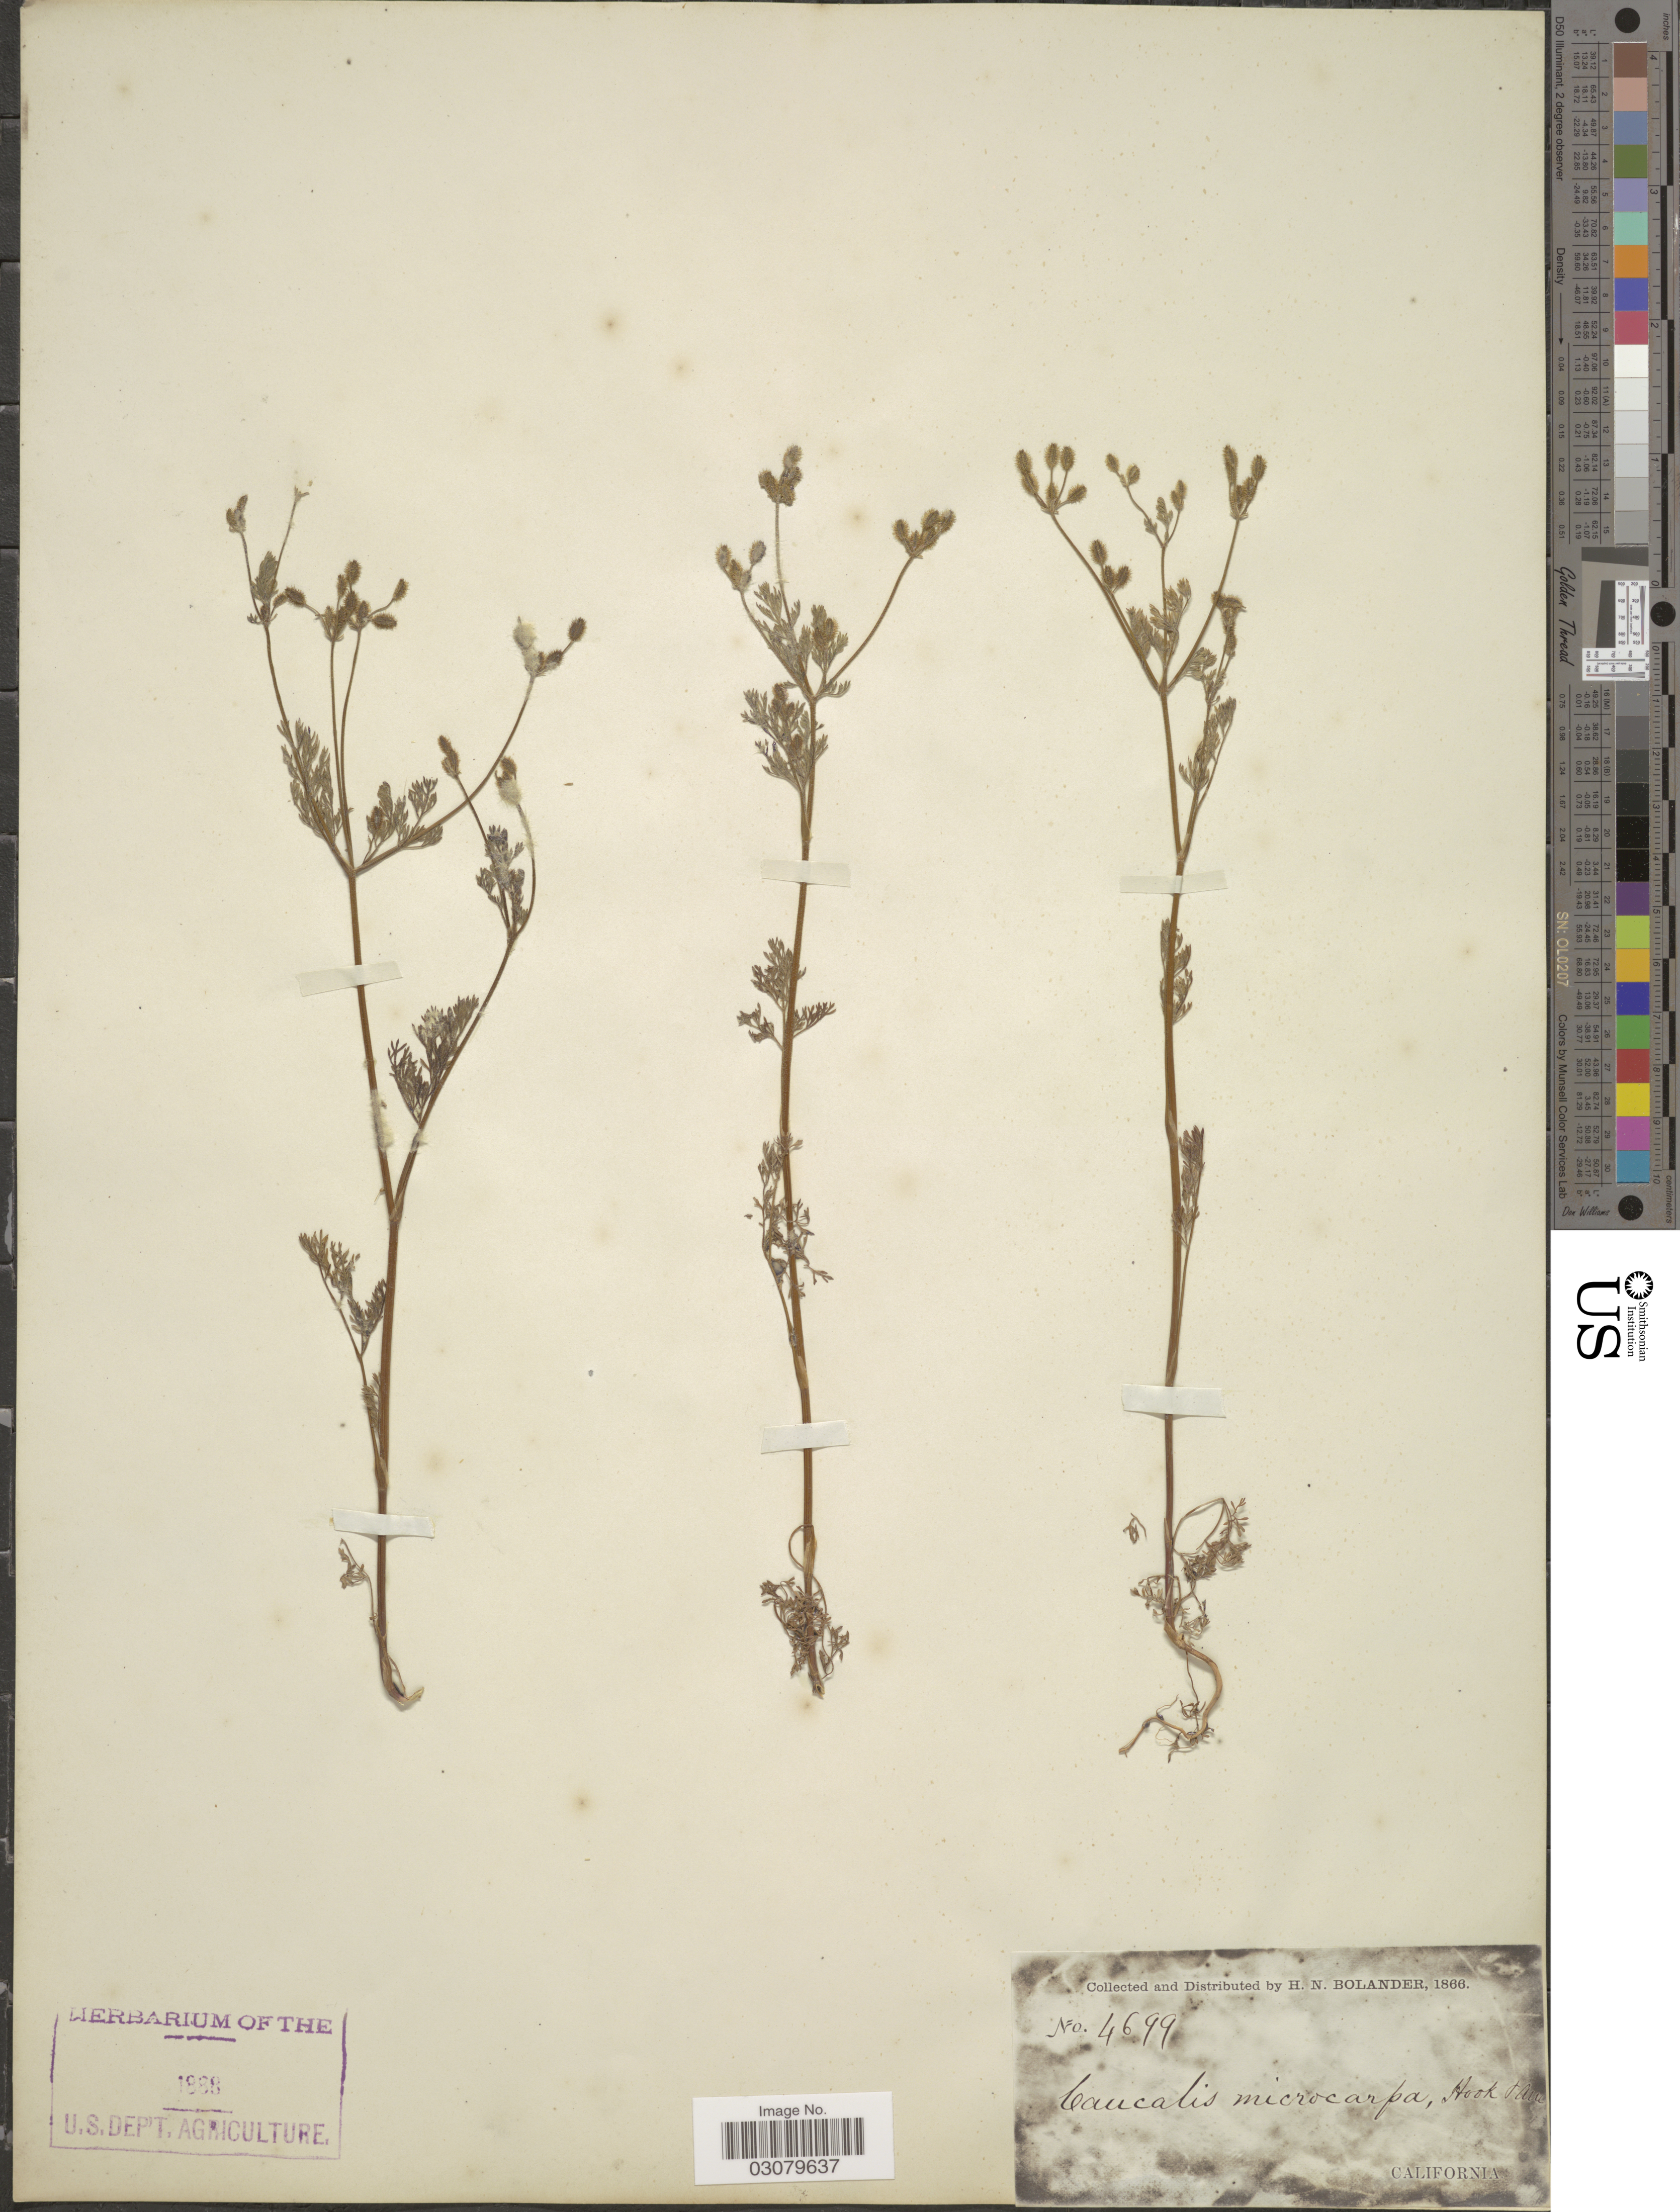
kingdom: Plantae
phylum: Tracheophyta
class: Magnoliopsida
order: Apiales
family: Apiaceae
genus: Caucalis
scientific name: Caucalis microcarpa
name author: Hook. & Arn.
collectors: H. Bolander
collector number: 4699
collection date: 1866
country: United States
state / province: California